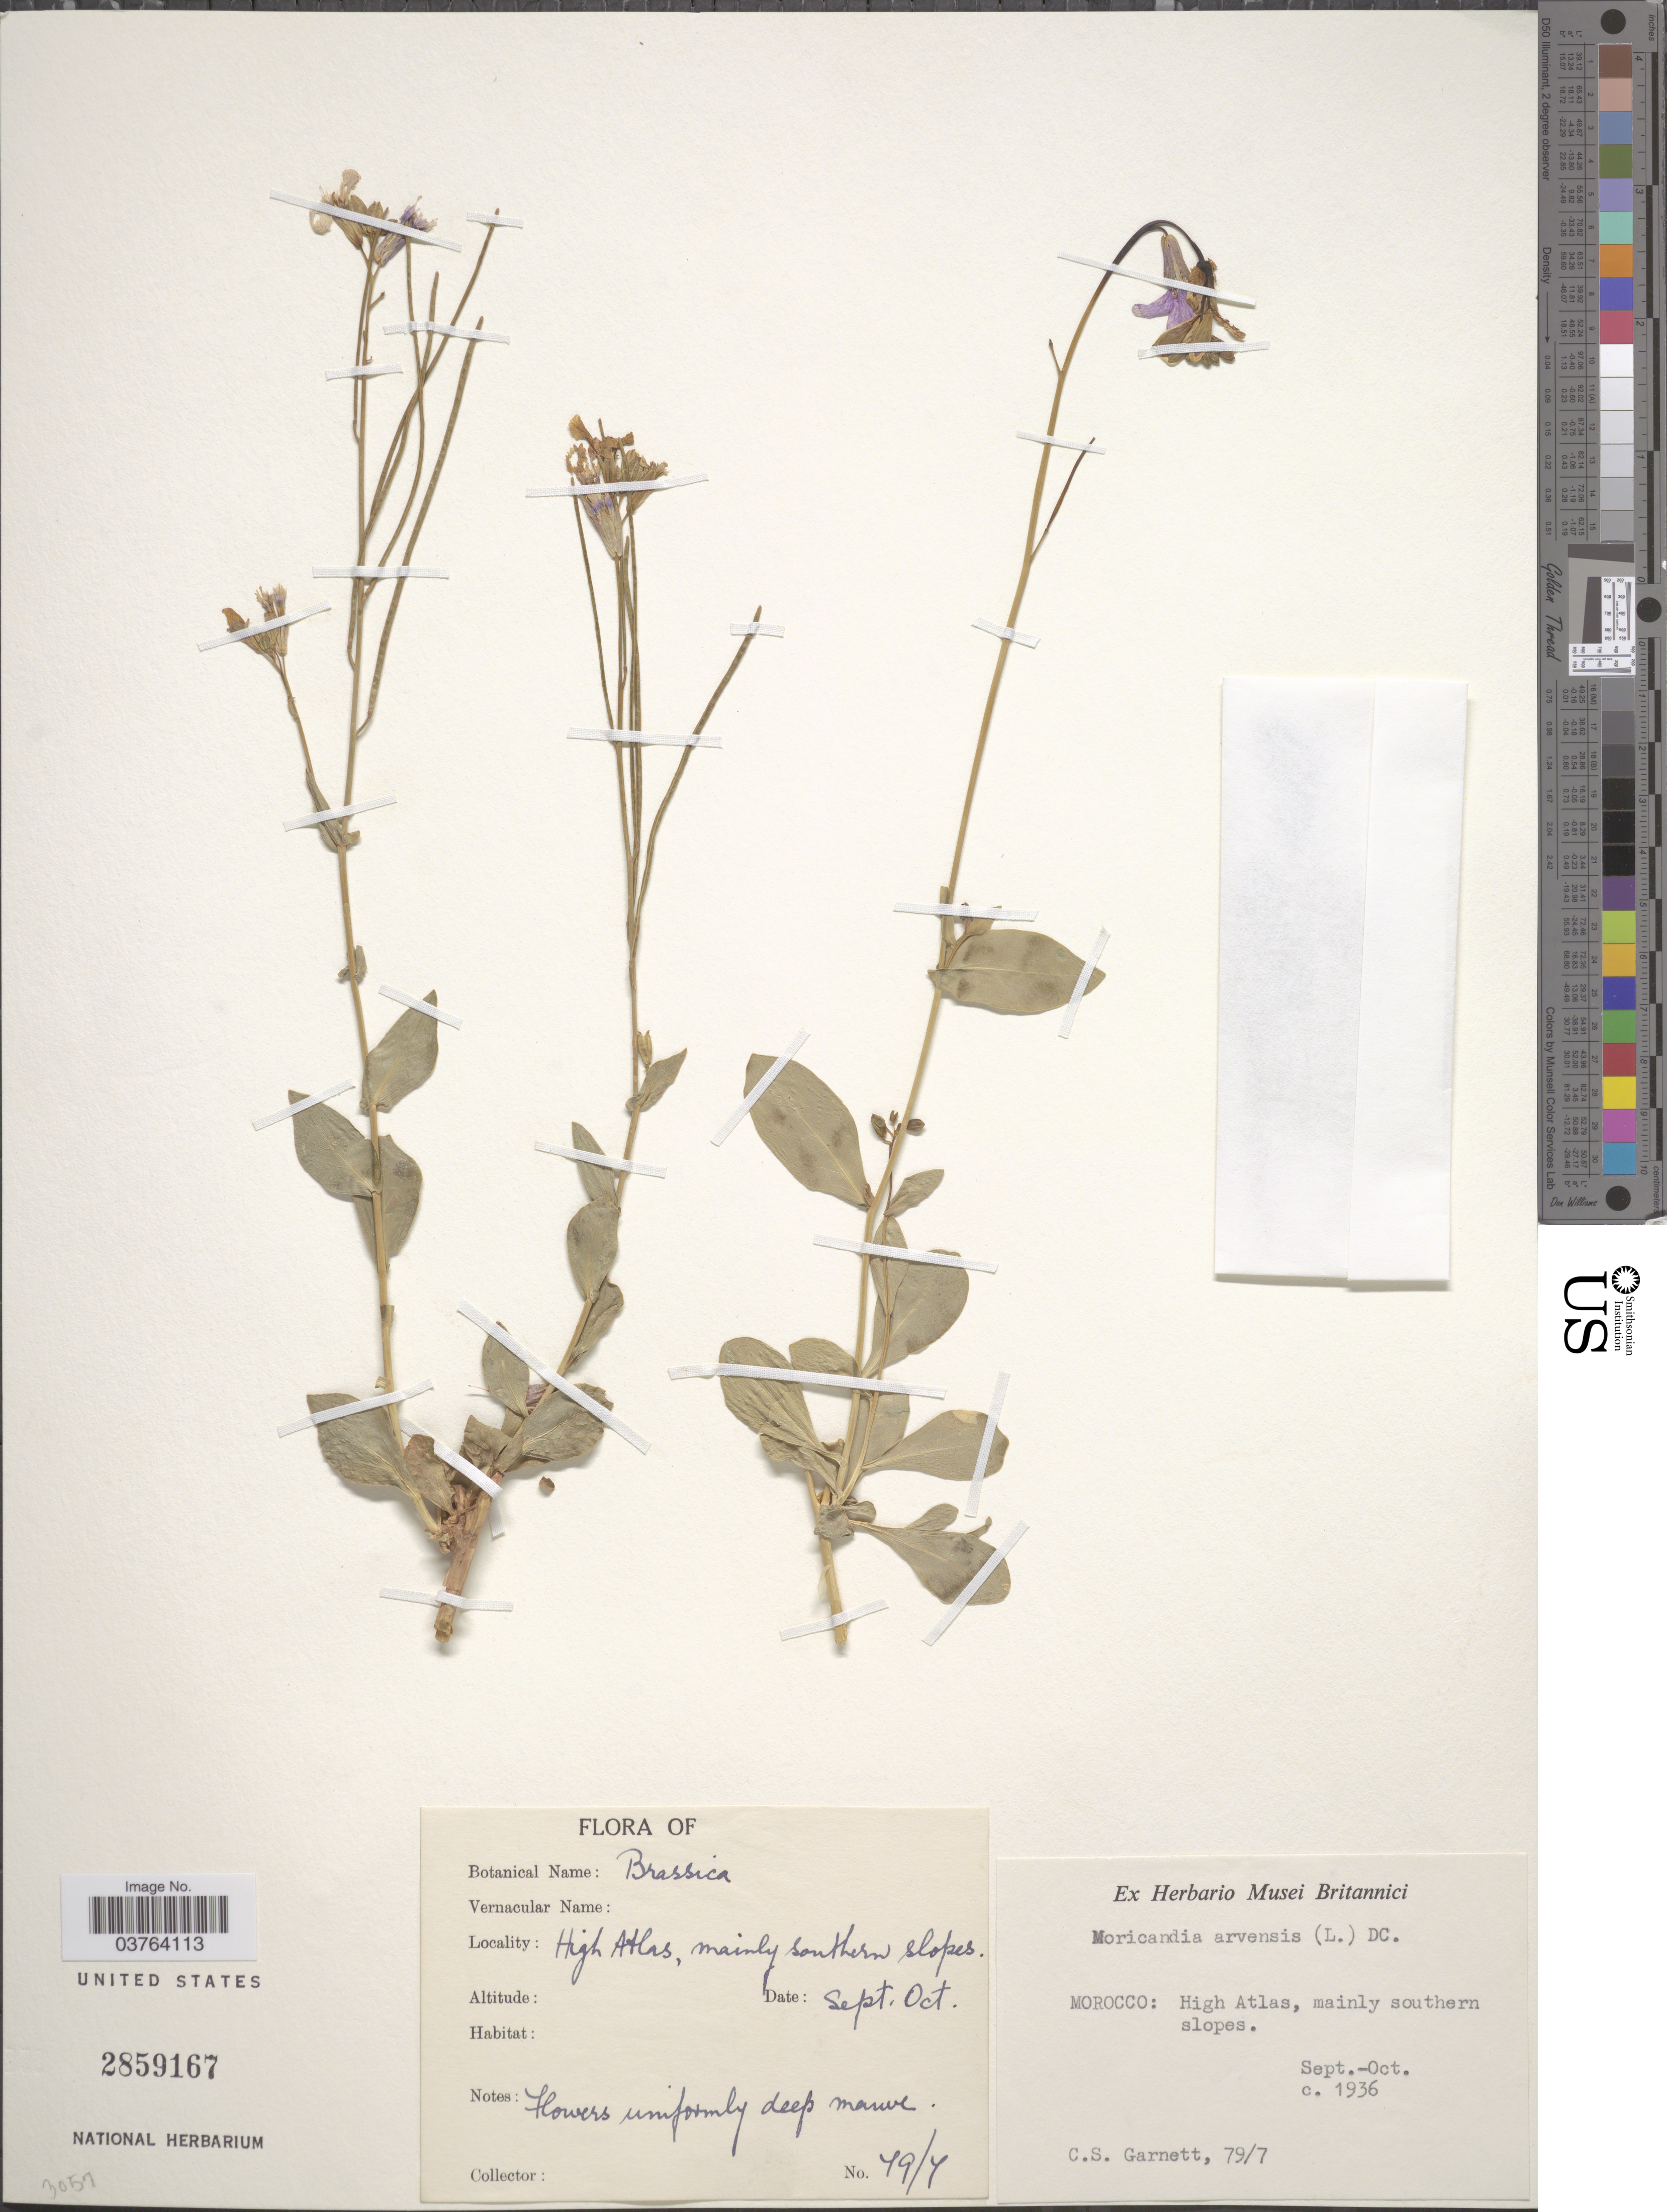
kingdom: Plantae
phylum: Tracheophyta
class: Magnoliopsida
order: Brassicales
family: Brassicaceae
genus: Moricandia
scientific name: Moricandia arvensis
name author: (L.) DC.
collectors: C. Garnett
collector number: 79/7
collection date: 1936-09/1936-10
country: Morocco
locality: High Atlas, mainly southern slopes.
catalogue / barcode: US 2859167